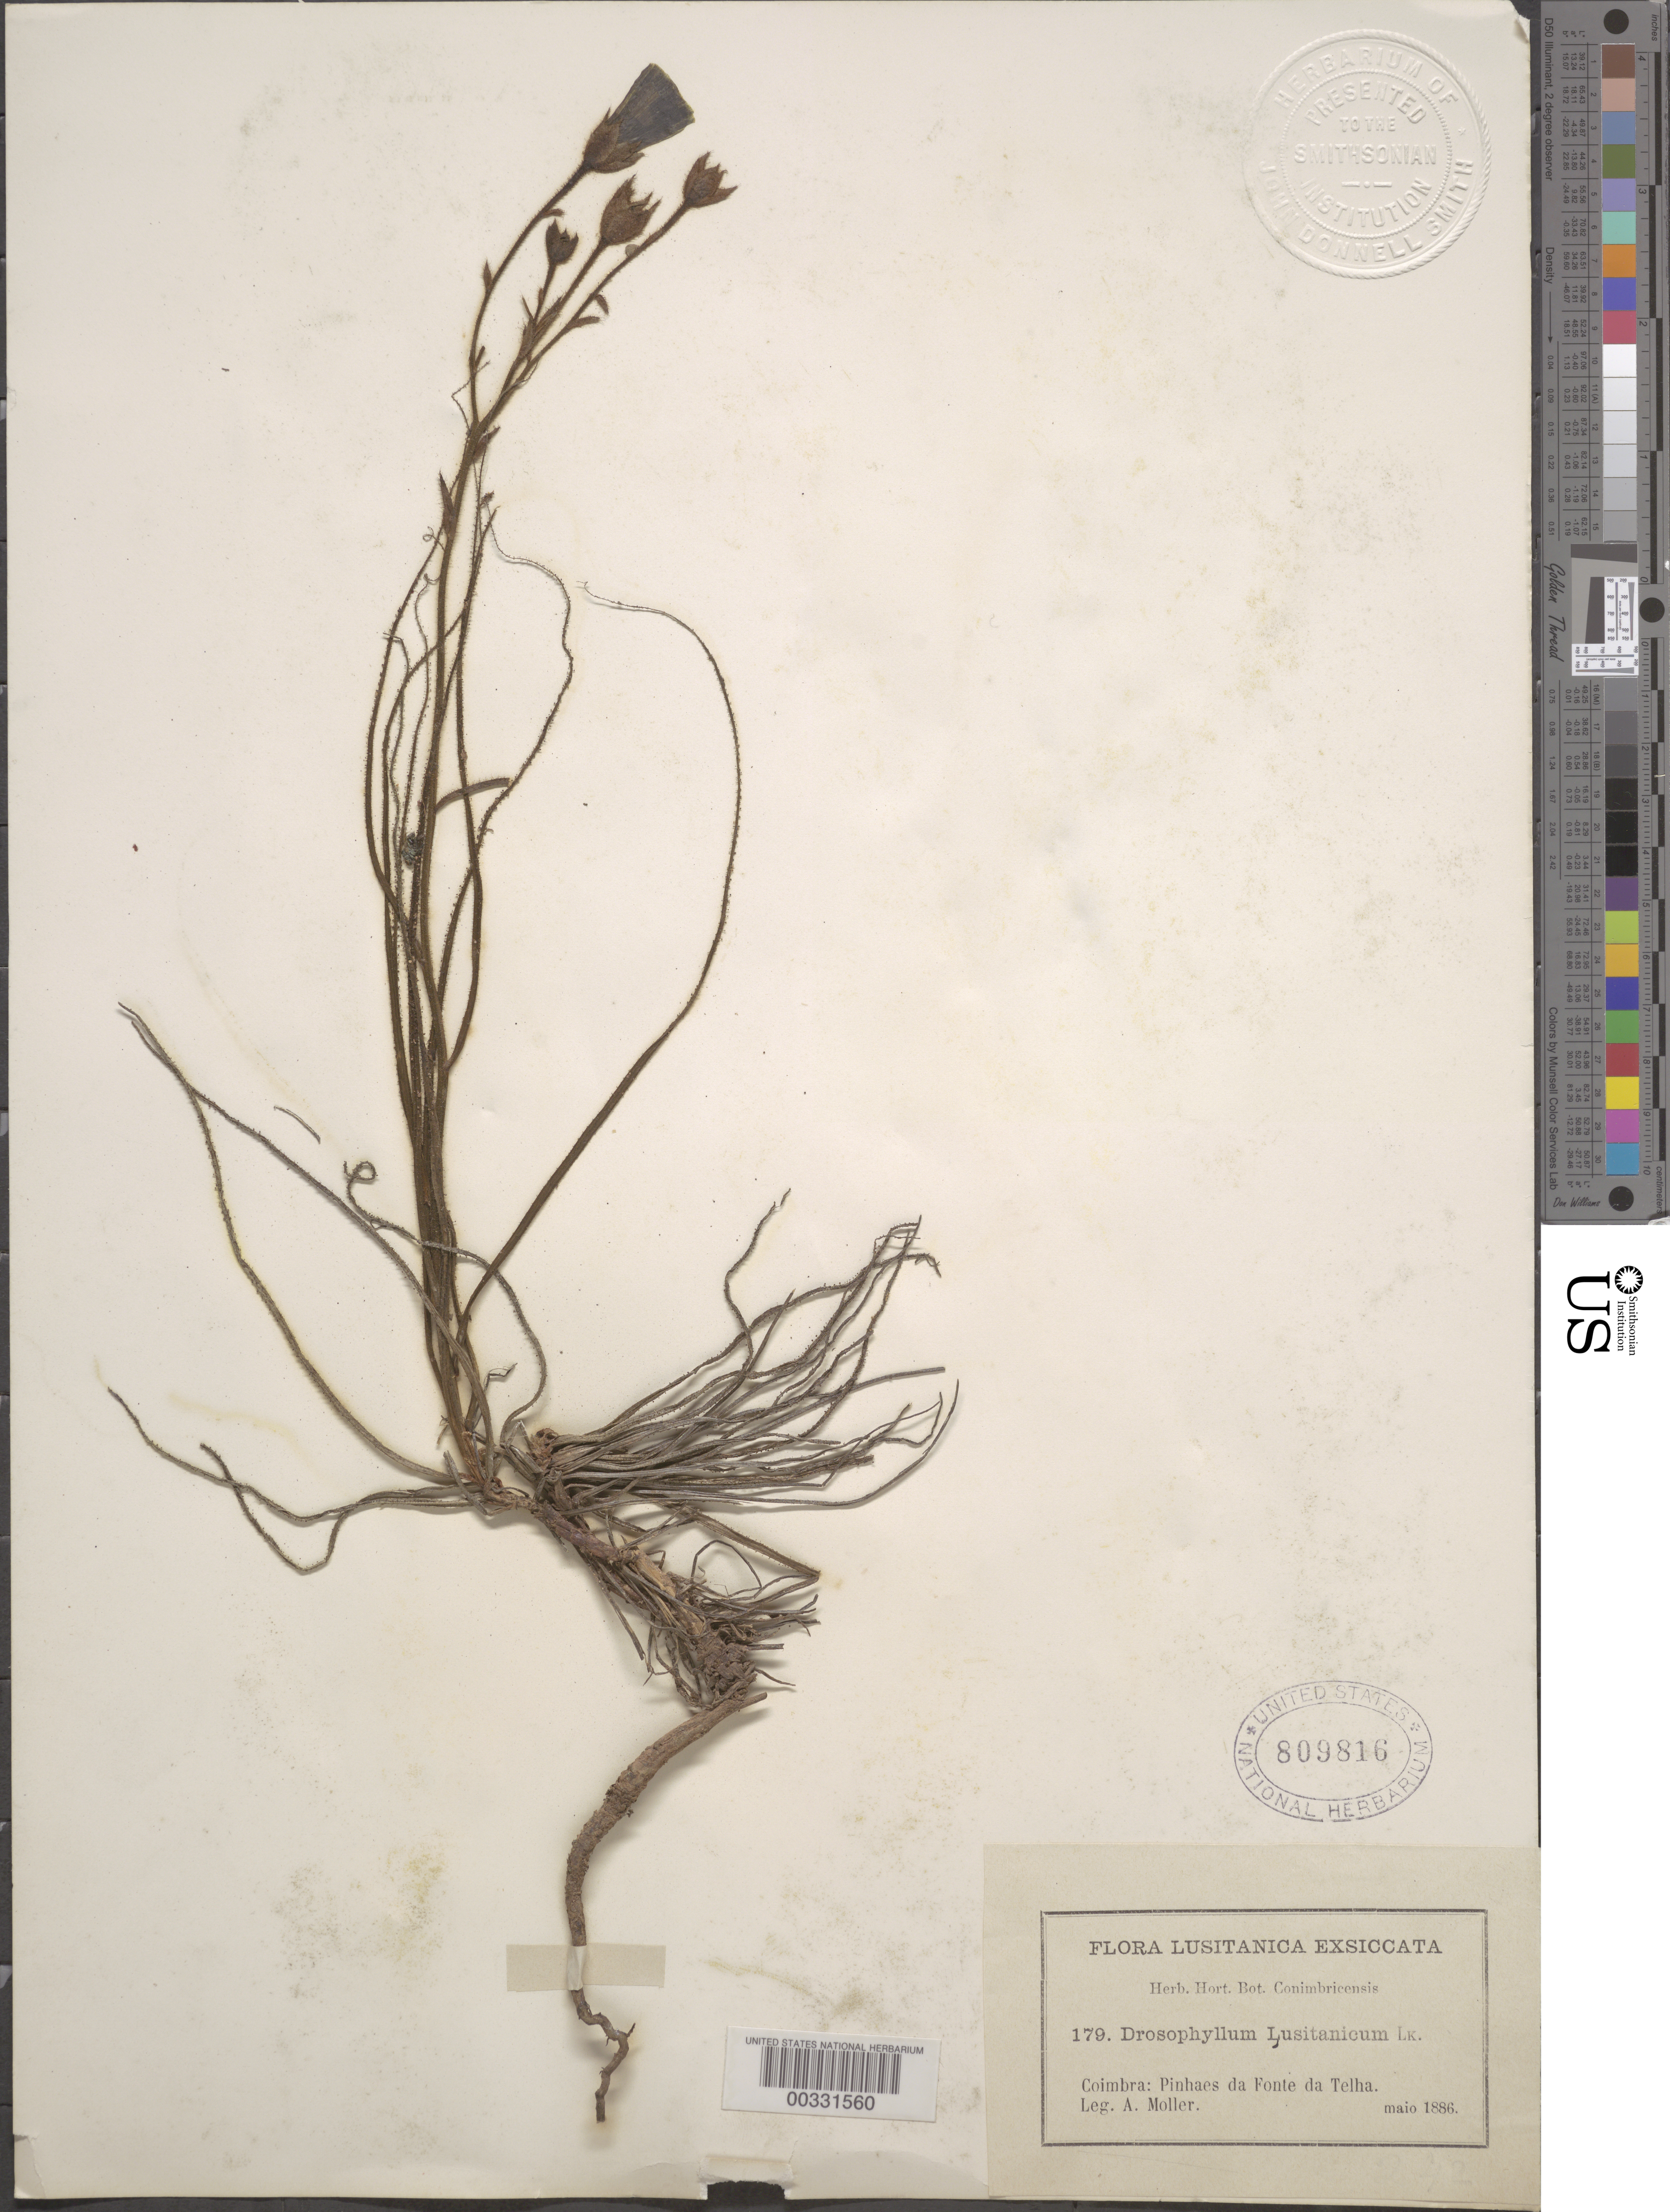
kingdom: Plantae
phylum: Tracheophyta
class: Magnoliopsida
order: Caryophyllales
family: Drosophyllaceae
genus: Drosophyllum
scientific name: Drosophyllum lusitanicum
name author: (L.) Link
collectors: A. Moller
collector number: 179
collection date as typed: May 1886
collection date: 1886-05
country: Portugal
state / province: Coimbra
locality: Coimbra: pinhaes da fonte da telha.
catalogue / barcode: US 809816